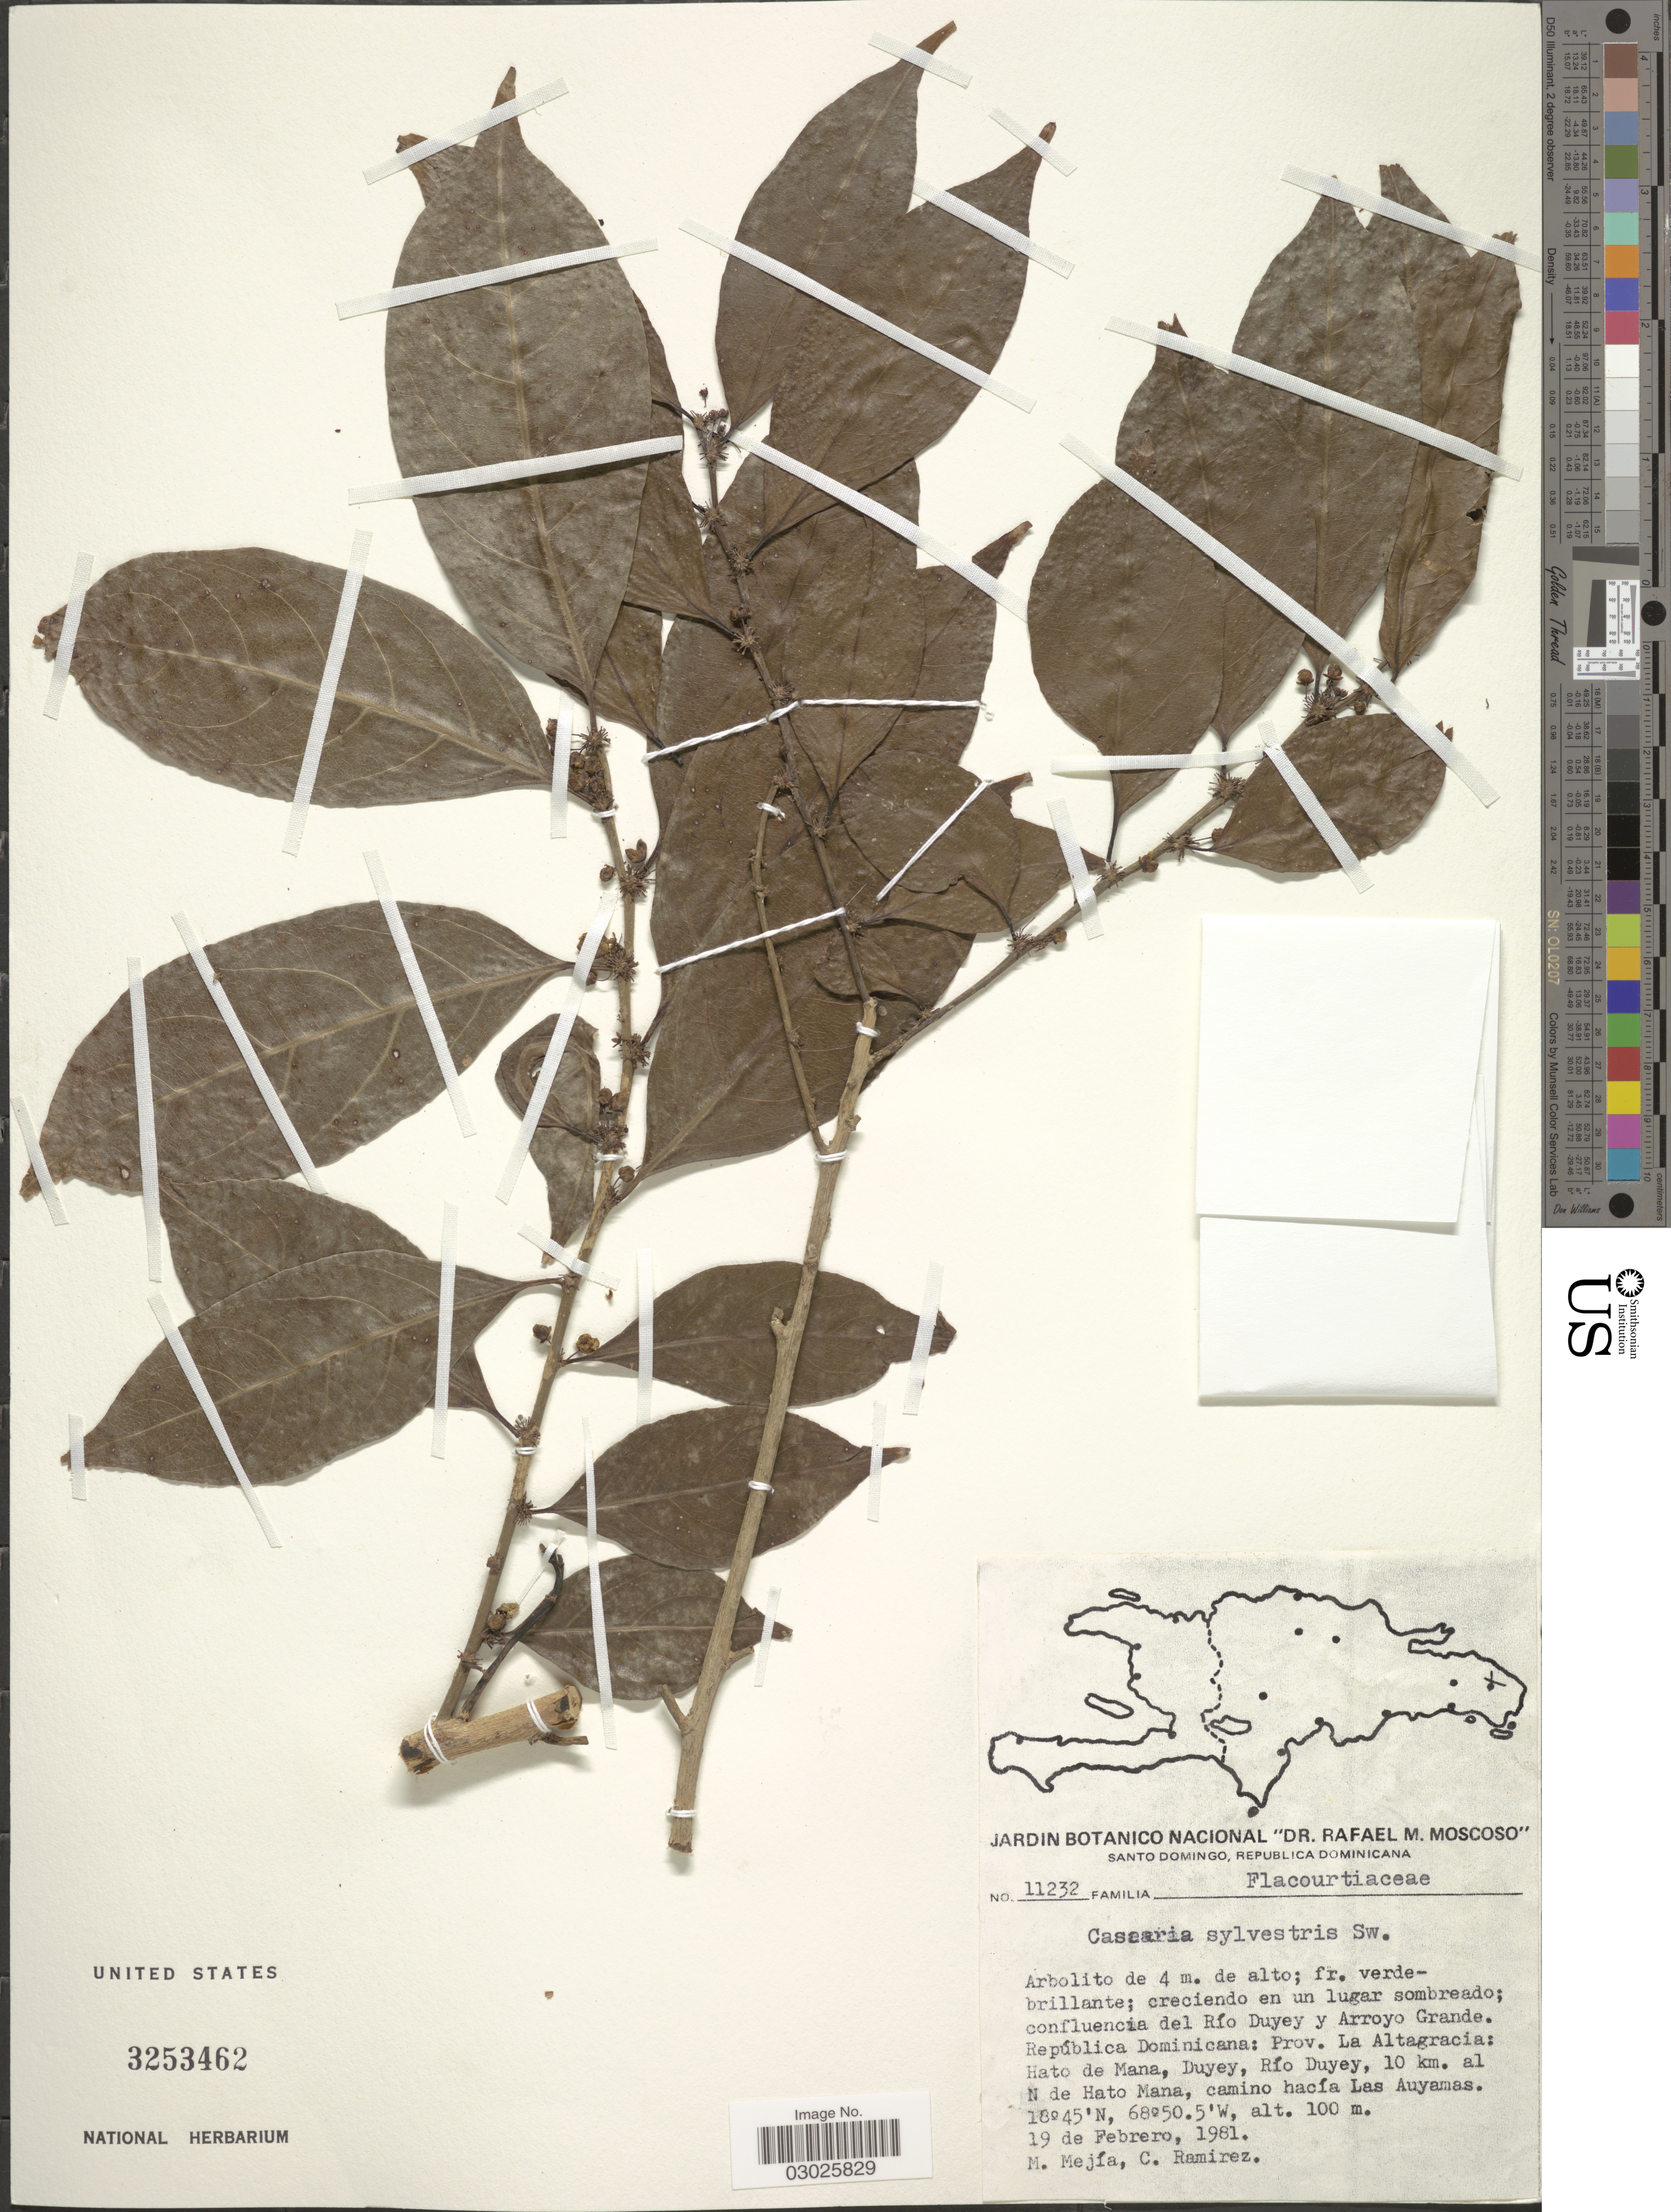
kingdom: Plantae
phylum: Tracheophyta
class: Magnoliopsida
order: Malpighiales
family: Salicaceae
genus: Casearia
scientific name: Casearia sylvestris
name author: Sw.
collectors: M. Mejia & C. Ramirez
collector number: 11232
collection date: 1981-02-19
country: Dominican Republic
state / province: La Altagracia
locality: República Dominicana: Hato de Mana, Duyey, Río Duyey, 10 km. al N de Hato Mana, camino hacía Las Auyamas.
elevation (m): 100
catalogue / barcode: US 3253462